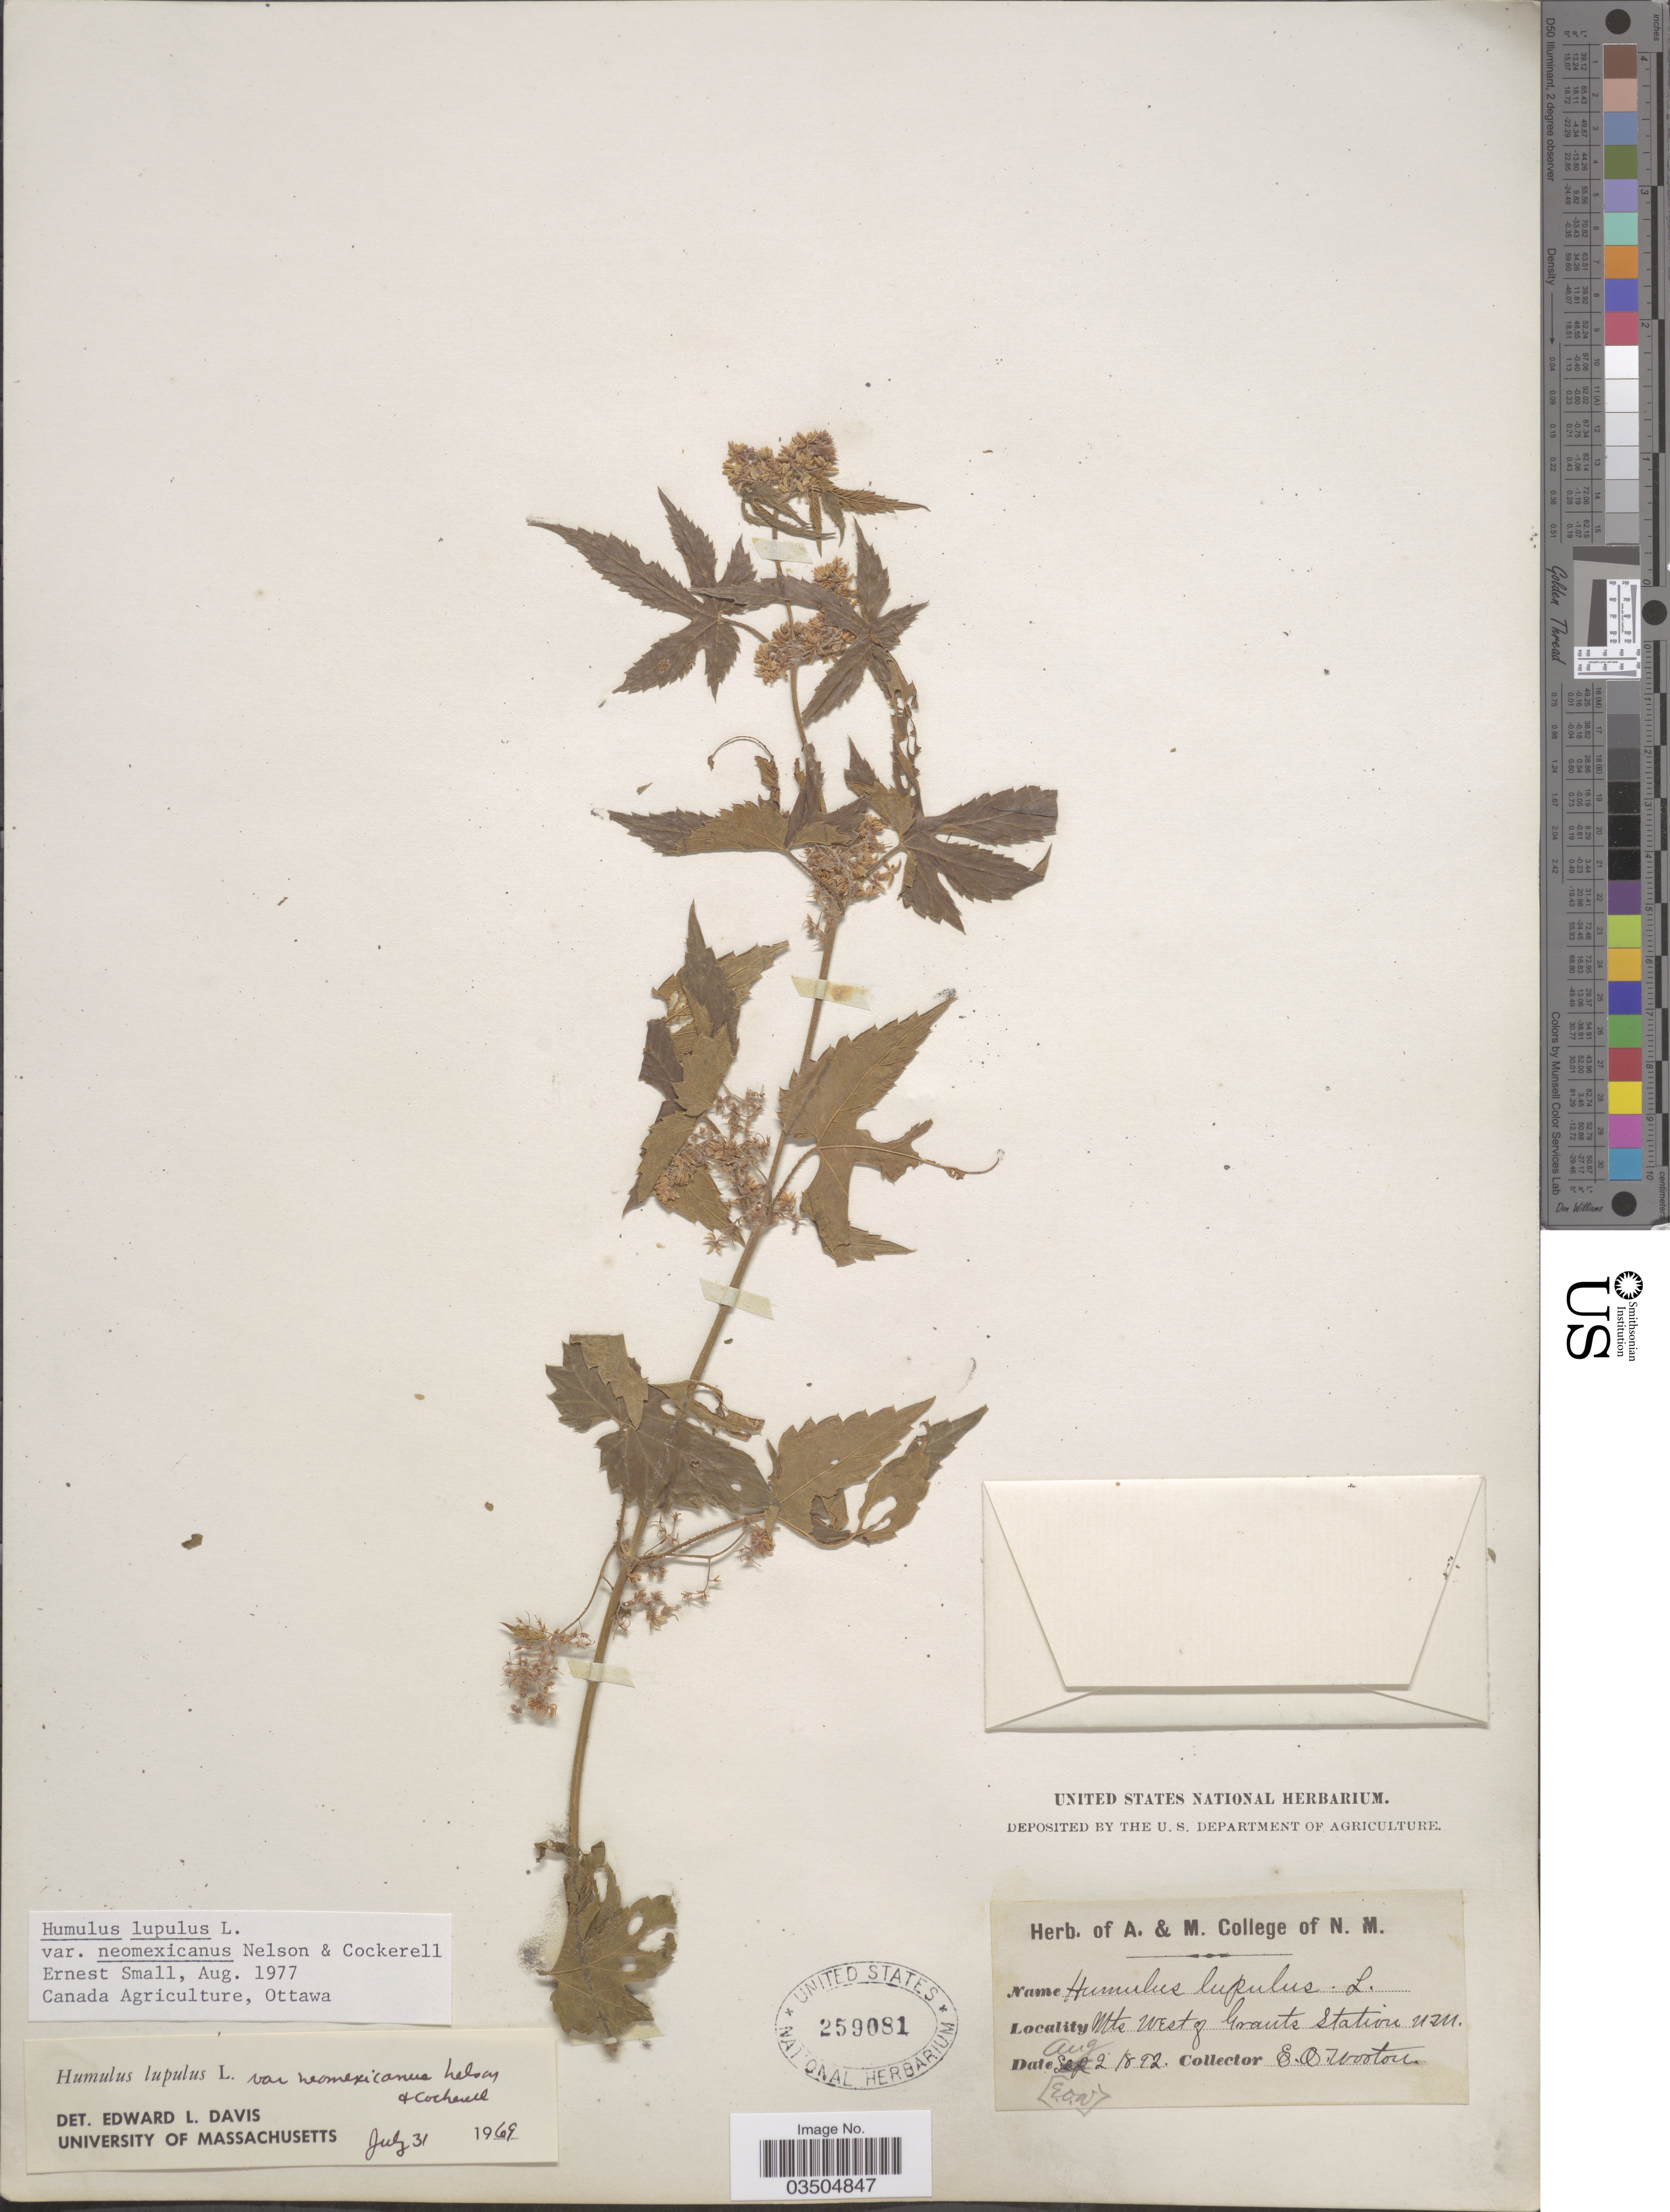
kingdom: Plantae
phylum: Tracheophyta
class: Magnoliopsida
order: Rosales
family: Cannabaceae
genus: Humulus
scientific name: Humulus neomexicanus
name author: (A. Nelson & Cockerell) Rydb.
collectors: E. O. Wooton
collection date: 1892-08-02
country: United States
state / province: New Mexico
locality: Mts west of Grants Station.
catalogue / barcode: US 259081